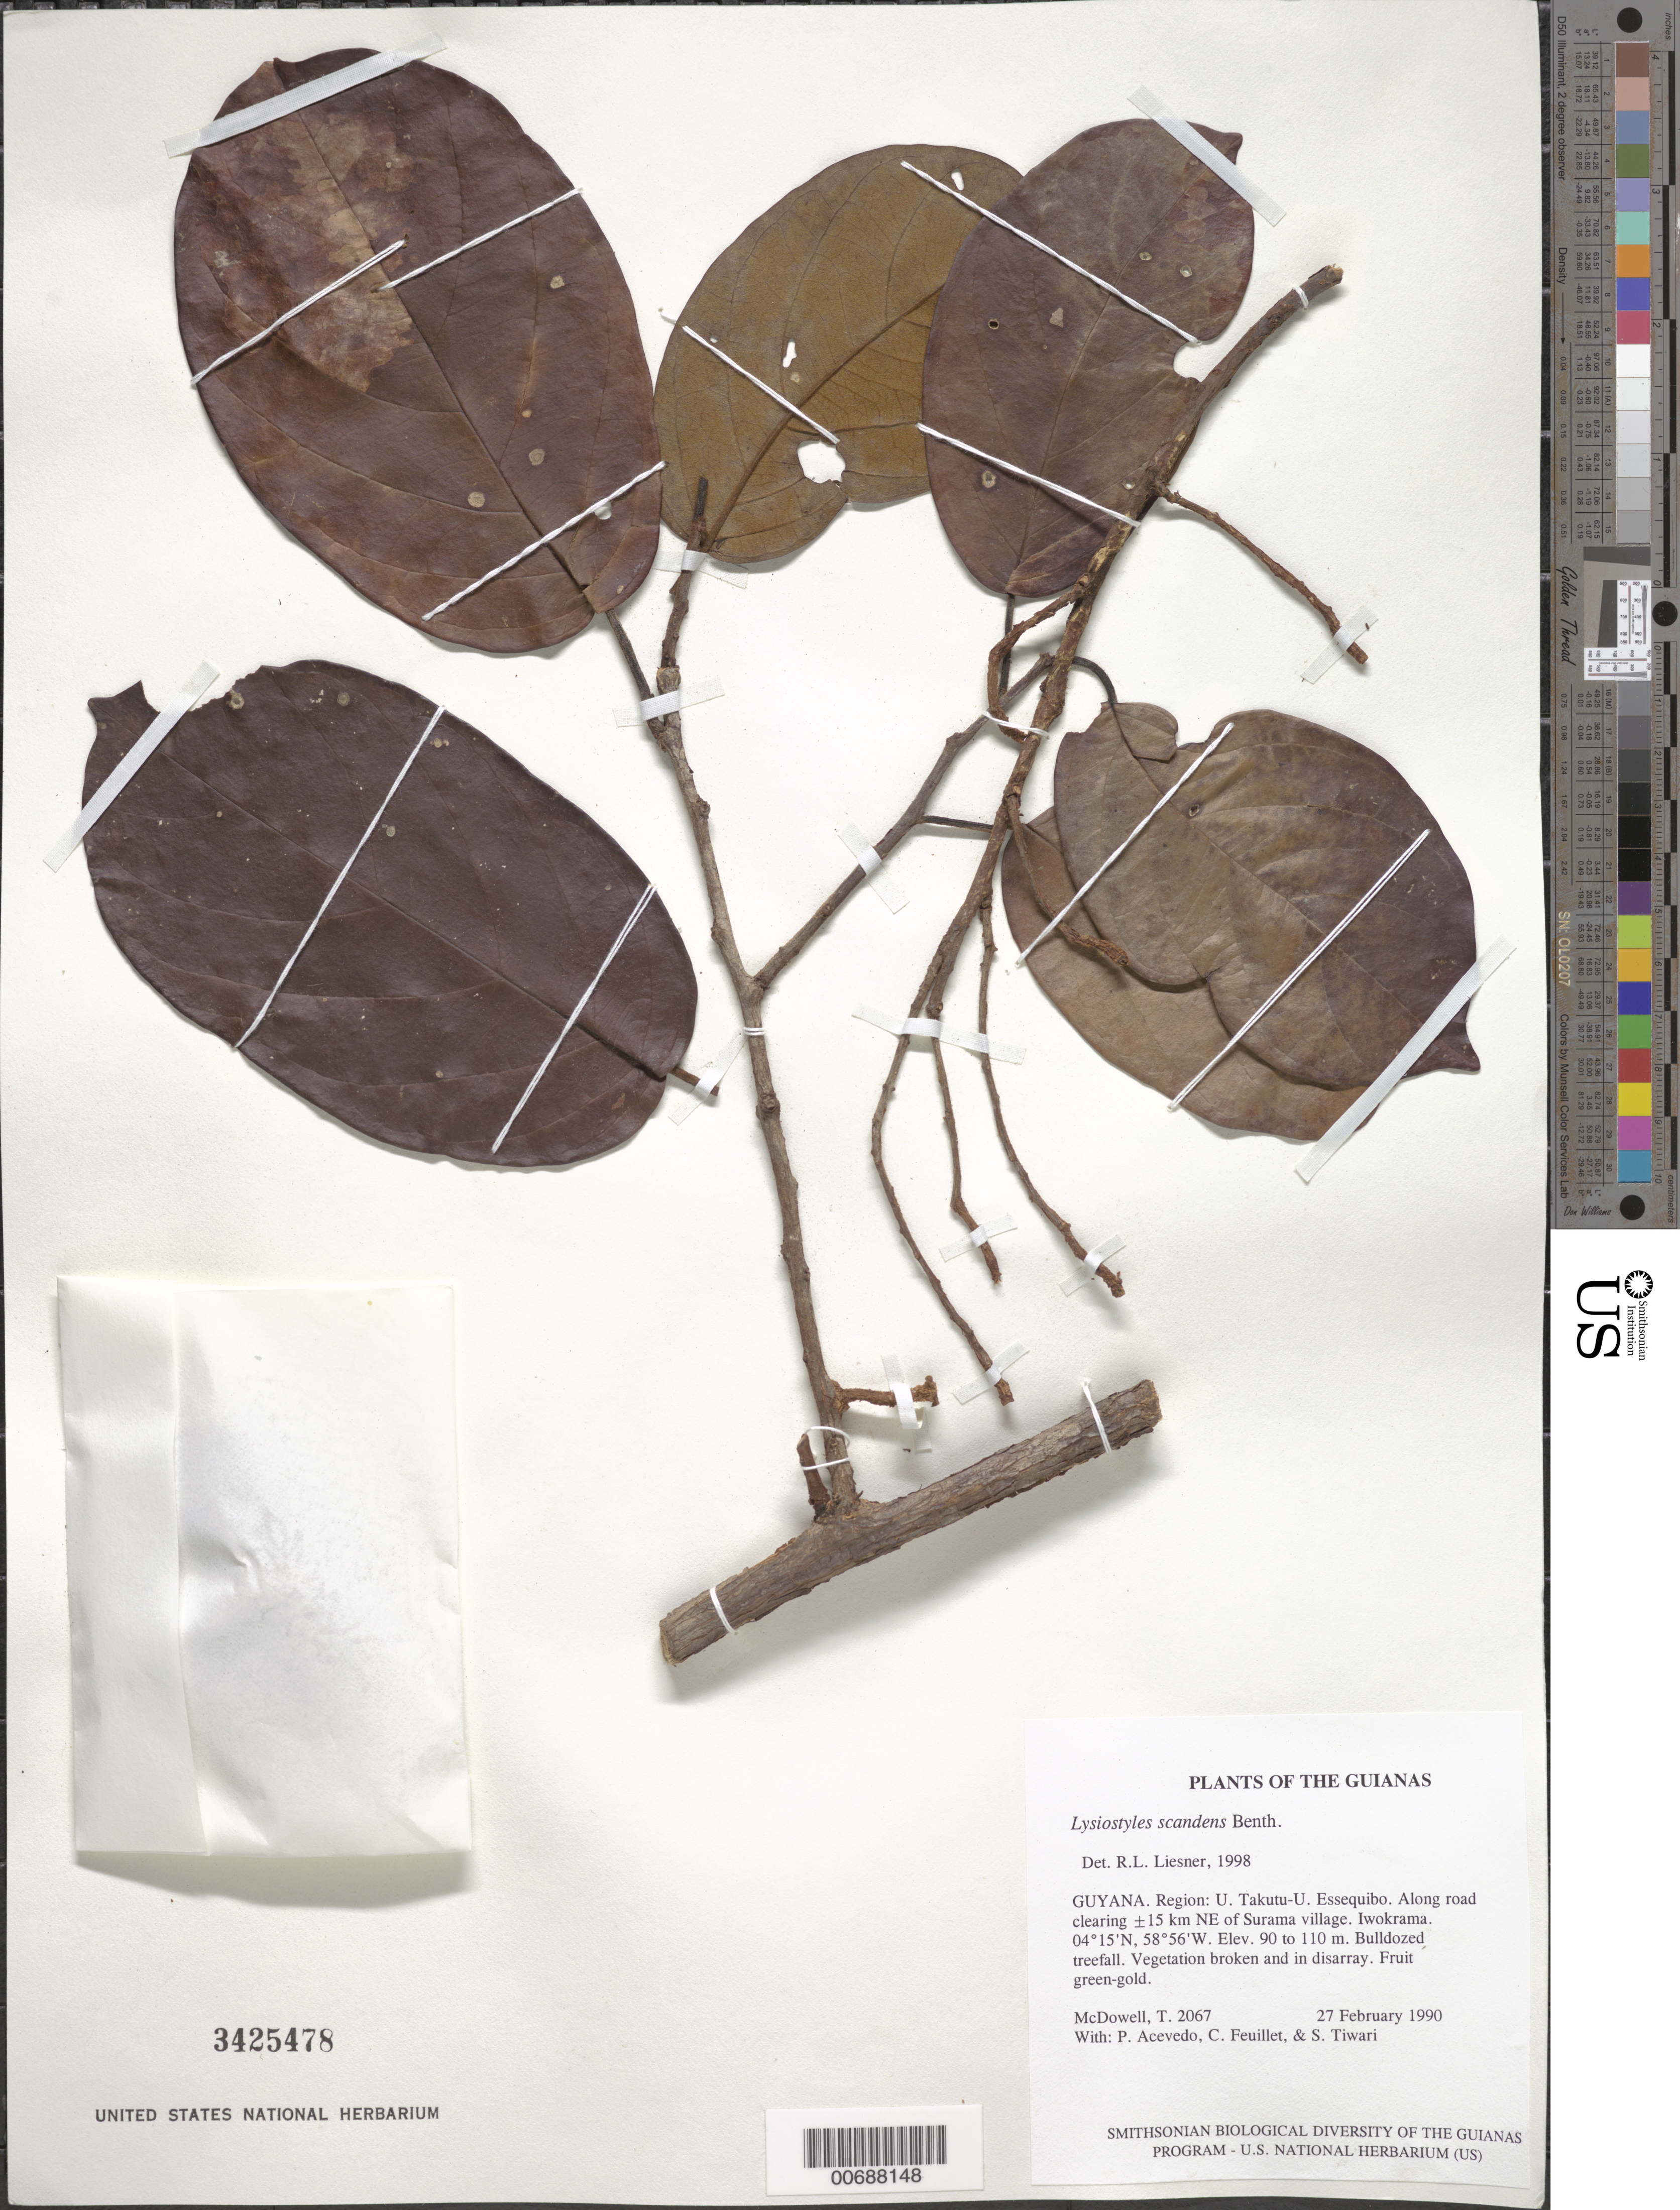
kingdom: Plantae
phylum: Tracheophyta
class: Magnoliopsida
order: Solanales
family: Convolvulaceae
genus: Lysiostyles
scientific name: Lysiostyles scandens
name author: Benth.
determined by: Liesner, R. L.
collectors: T. McDowell, P. Acevedo-Rodr., C. Feuillet & S. Tiwari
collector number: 2067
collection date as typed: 27 February 1990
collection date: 1990-02-27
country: Guyana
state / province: Potaro-Siparuni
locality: Along Paranapanema road clearing ±15 km NE of Surama village. Iwokrama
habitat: Bulldozed treefall. Vegetation broken and in disarray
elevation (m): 90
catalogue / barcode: US 3425478